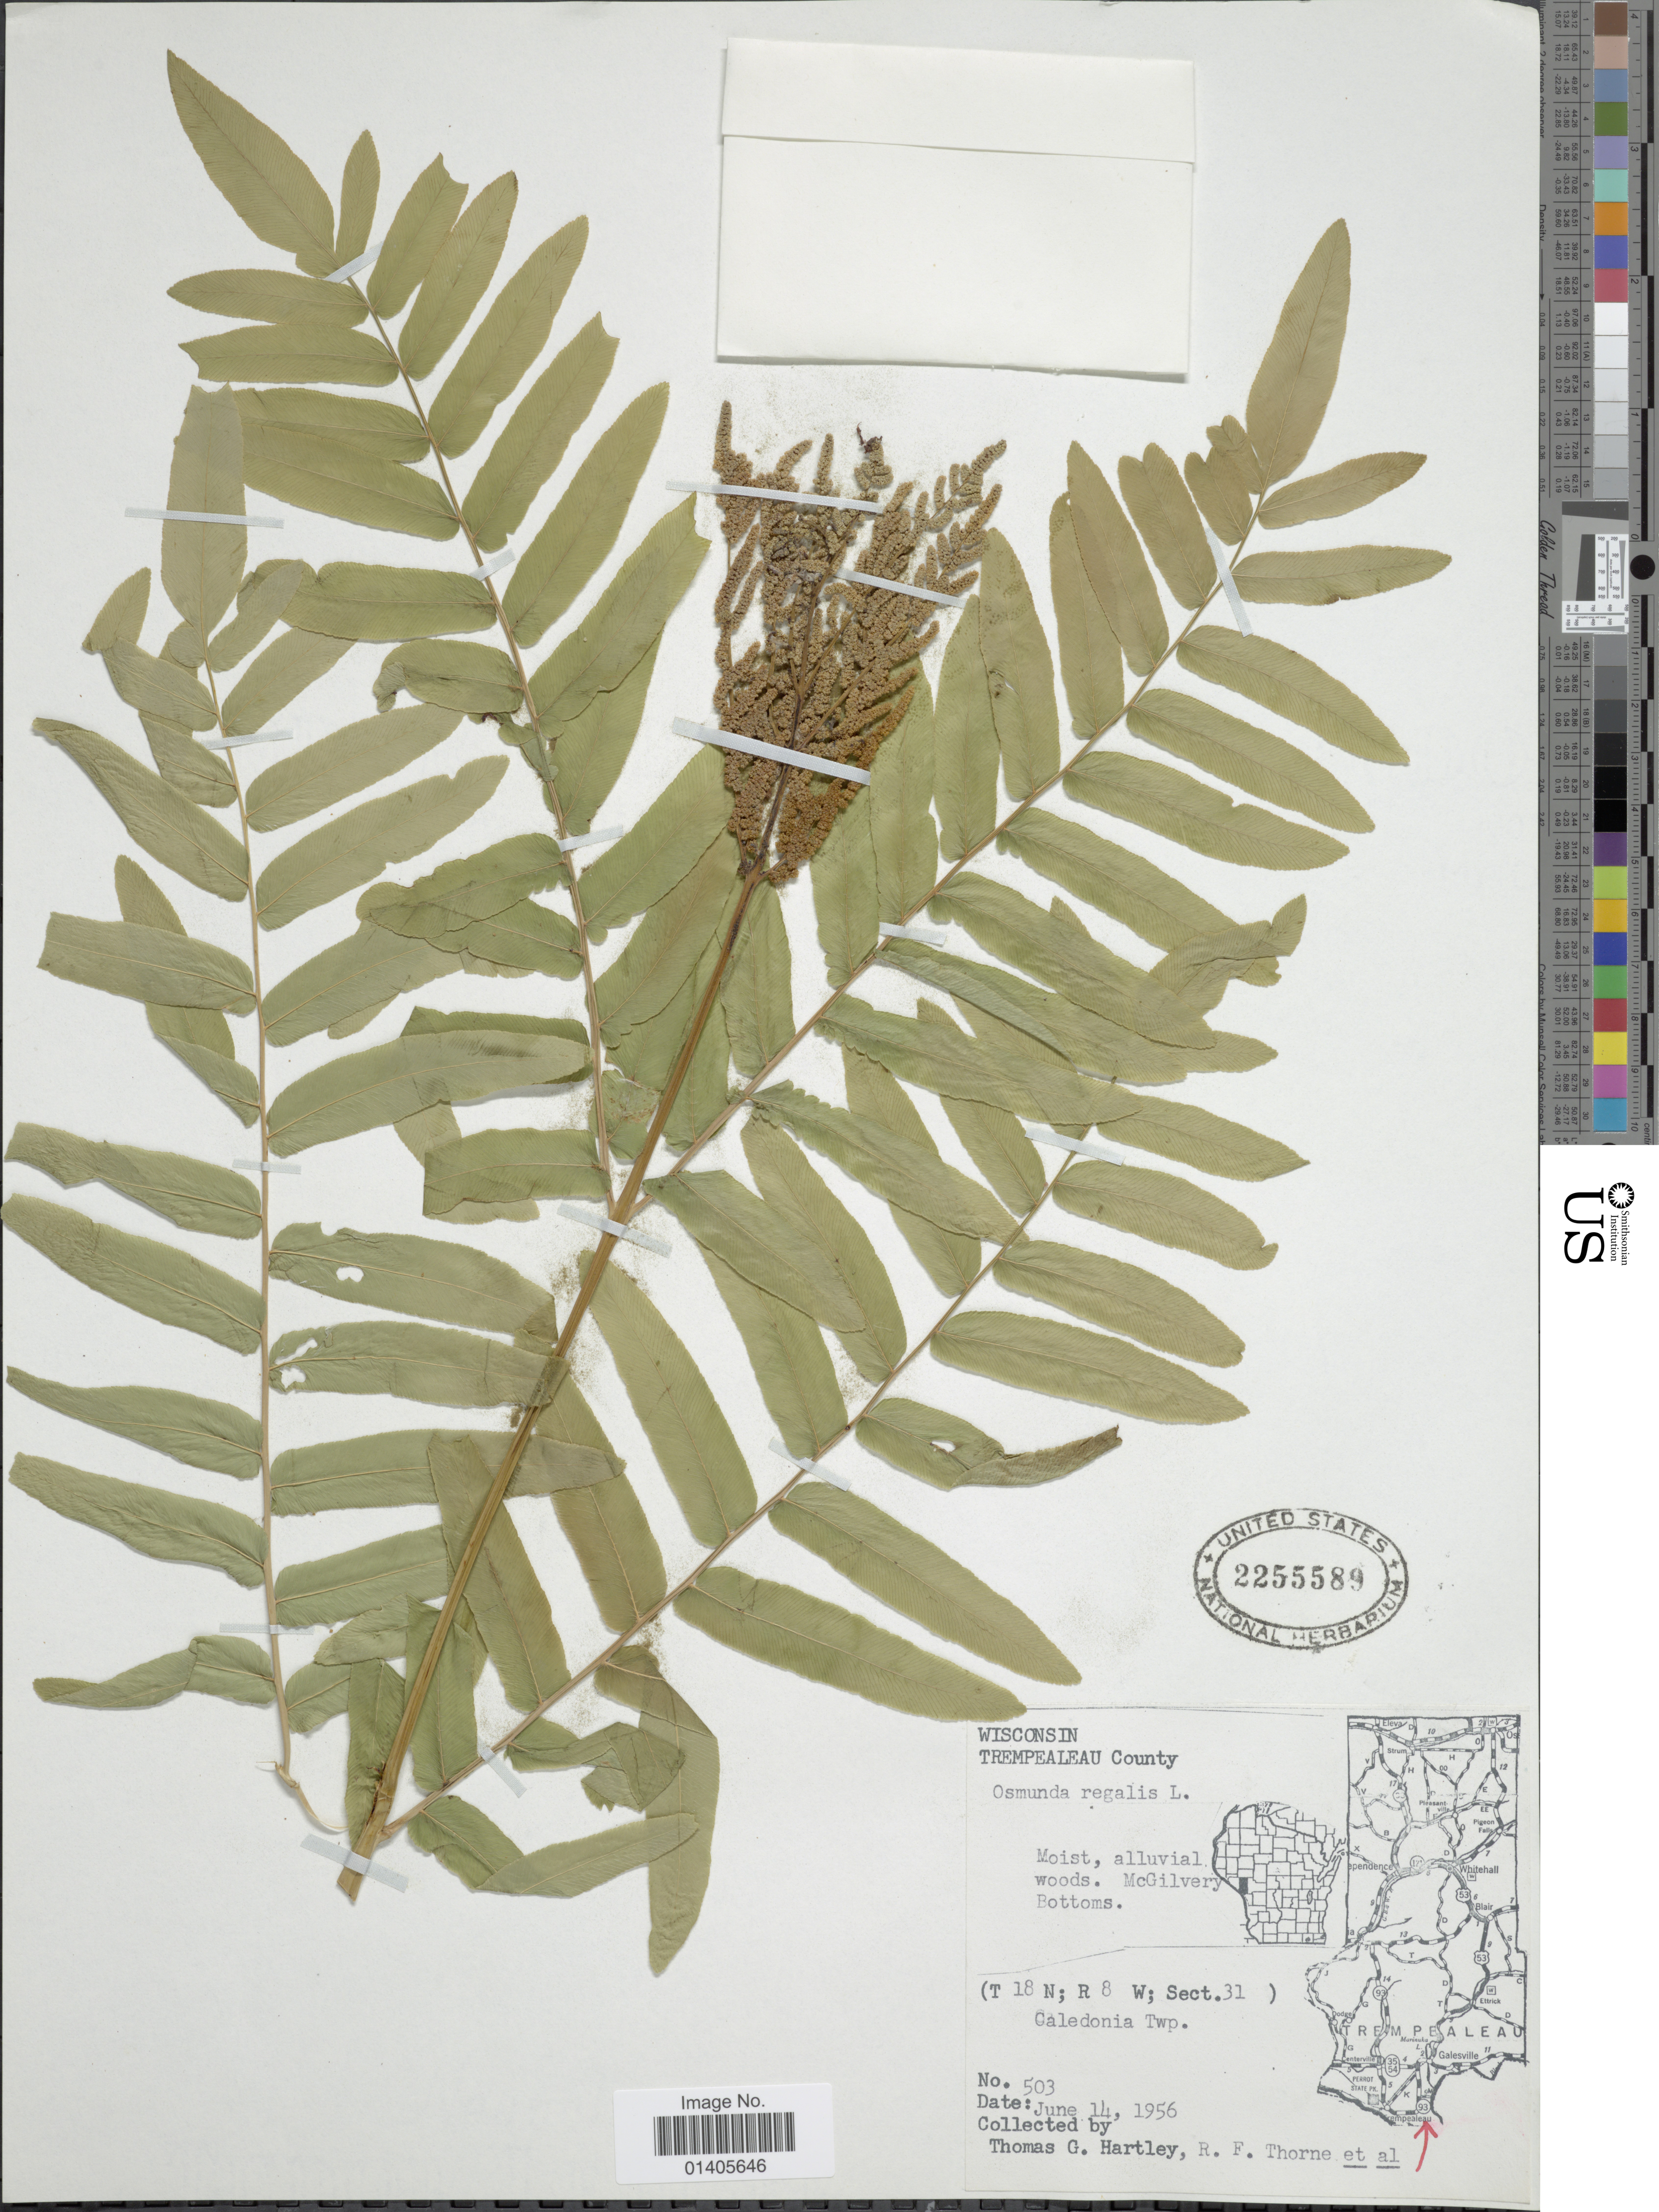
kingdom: Plantae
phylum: Tracheophyta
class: Polypodiopsida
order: Osmundales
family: Osmundaceae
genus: Osmunda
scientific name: Osmunda regalis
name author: L.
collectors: T. G. Hartley, R. F. Thorne & et al.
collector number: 503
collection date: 1956-06-14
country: United States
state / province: Wisconsin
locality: Trempealeau County, McGilvery, Bottoms, (T 18 N; R 8 W; Sect. 32) Caledonia Twp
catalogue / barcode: US 2255589